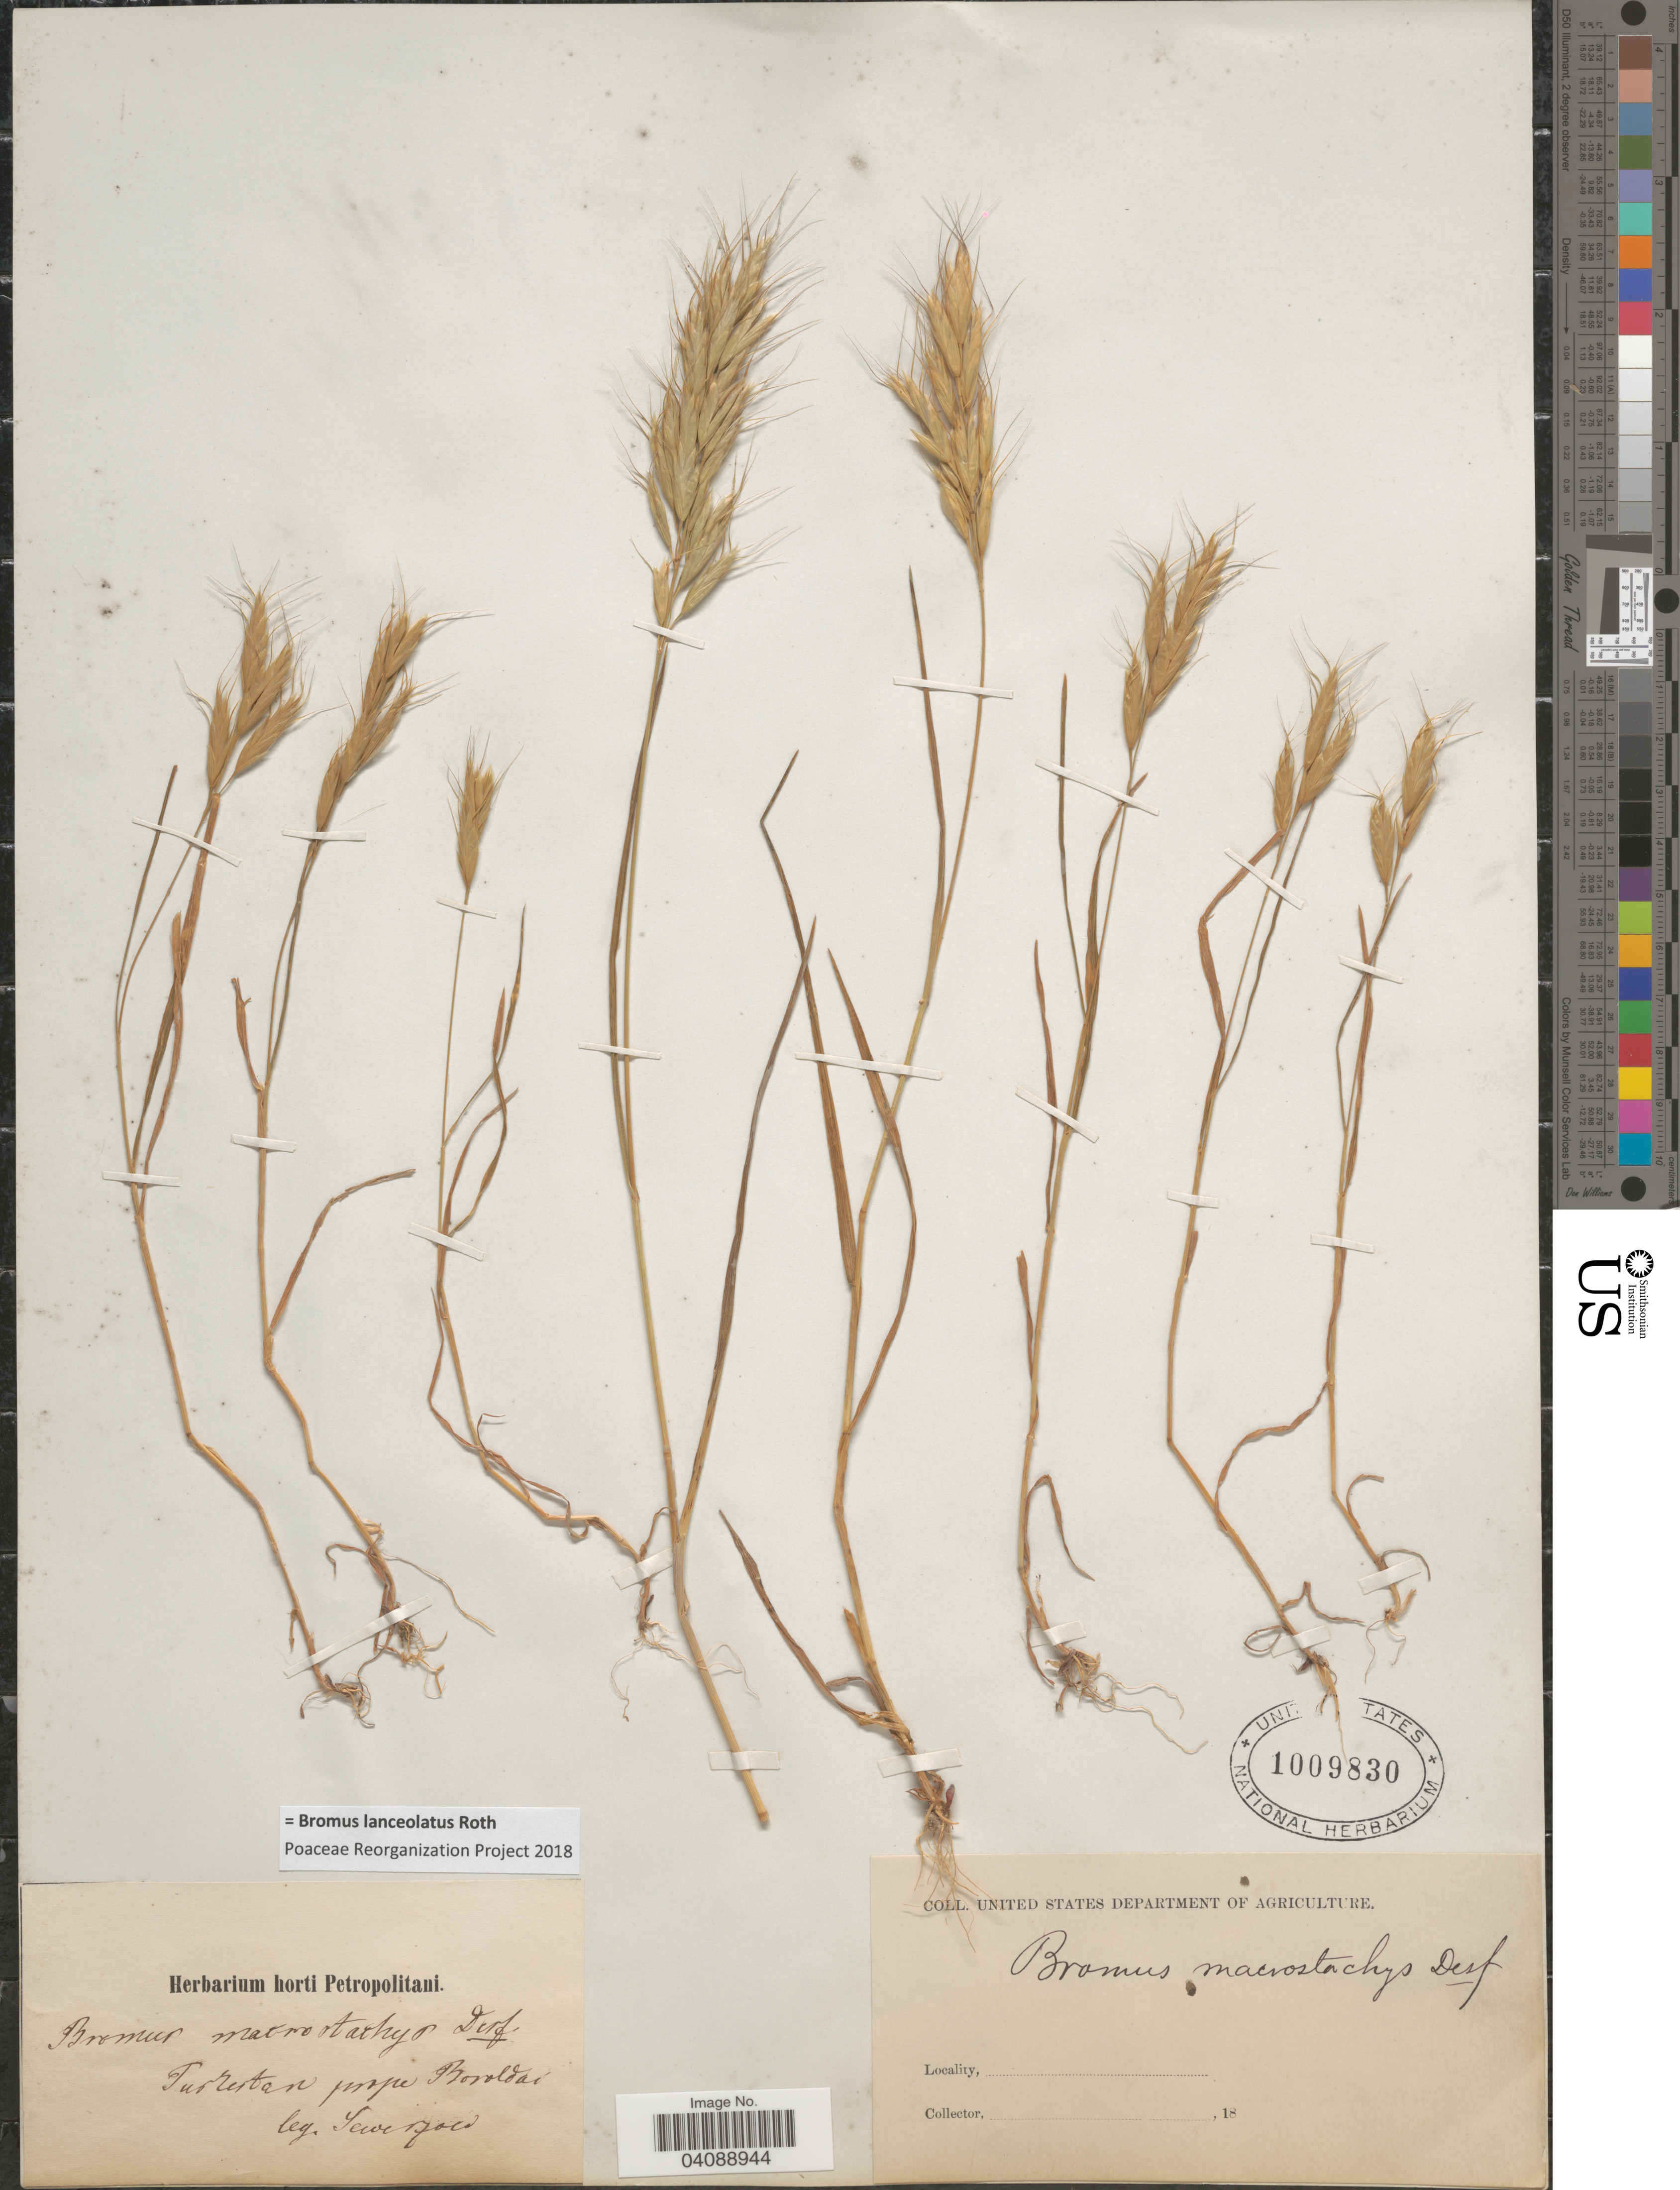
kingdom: Plantae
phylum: Tracheophyta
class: Liliopsida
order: Poales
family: Poaceae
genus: Bromus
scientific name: Bromus lanceolatus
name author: Roth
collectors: -. Sewerzow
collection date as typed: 18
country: Kazakhstan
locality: Turkestan, prope Boroldav.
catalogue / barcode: US 1009830